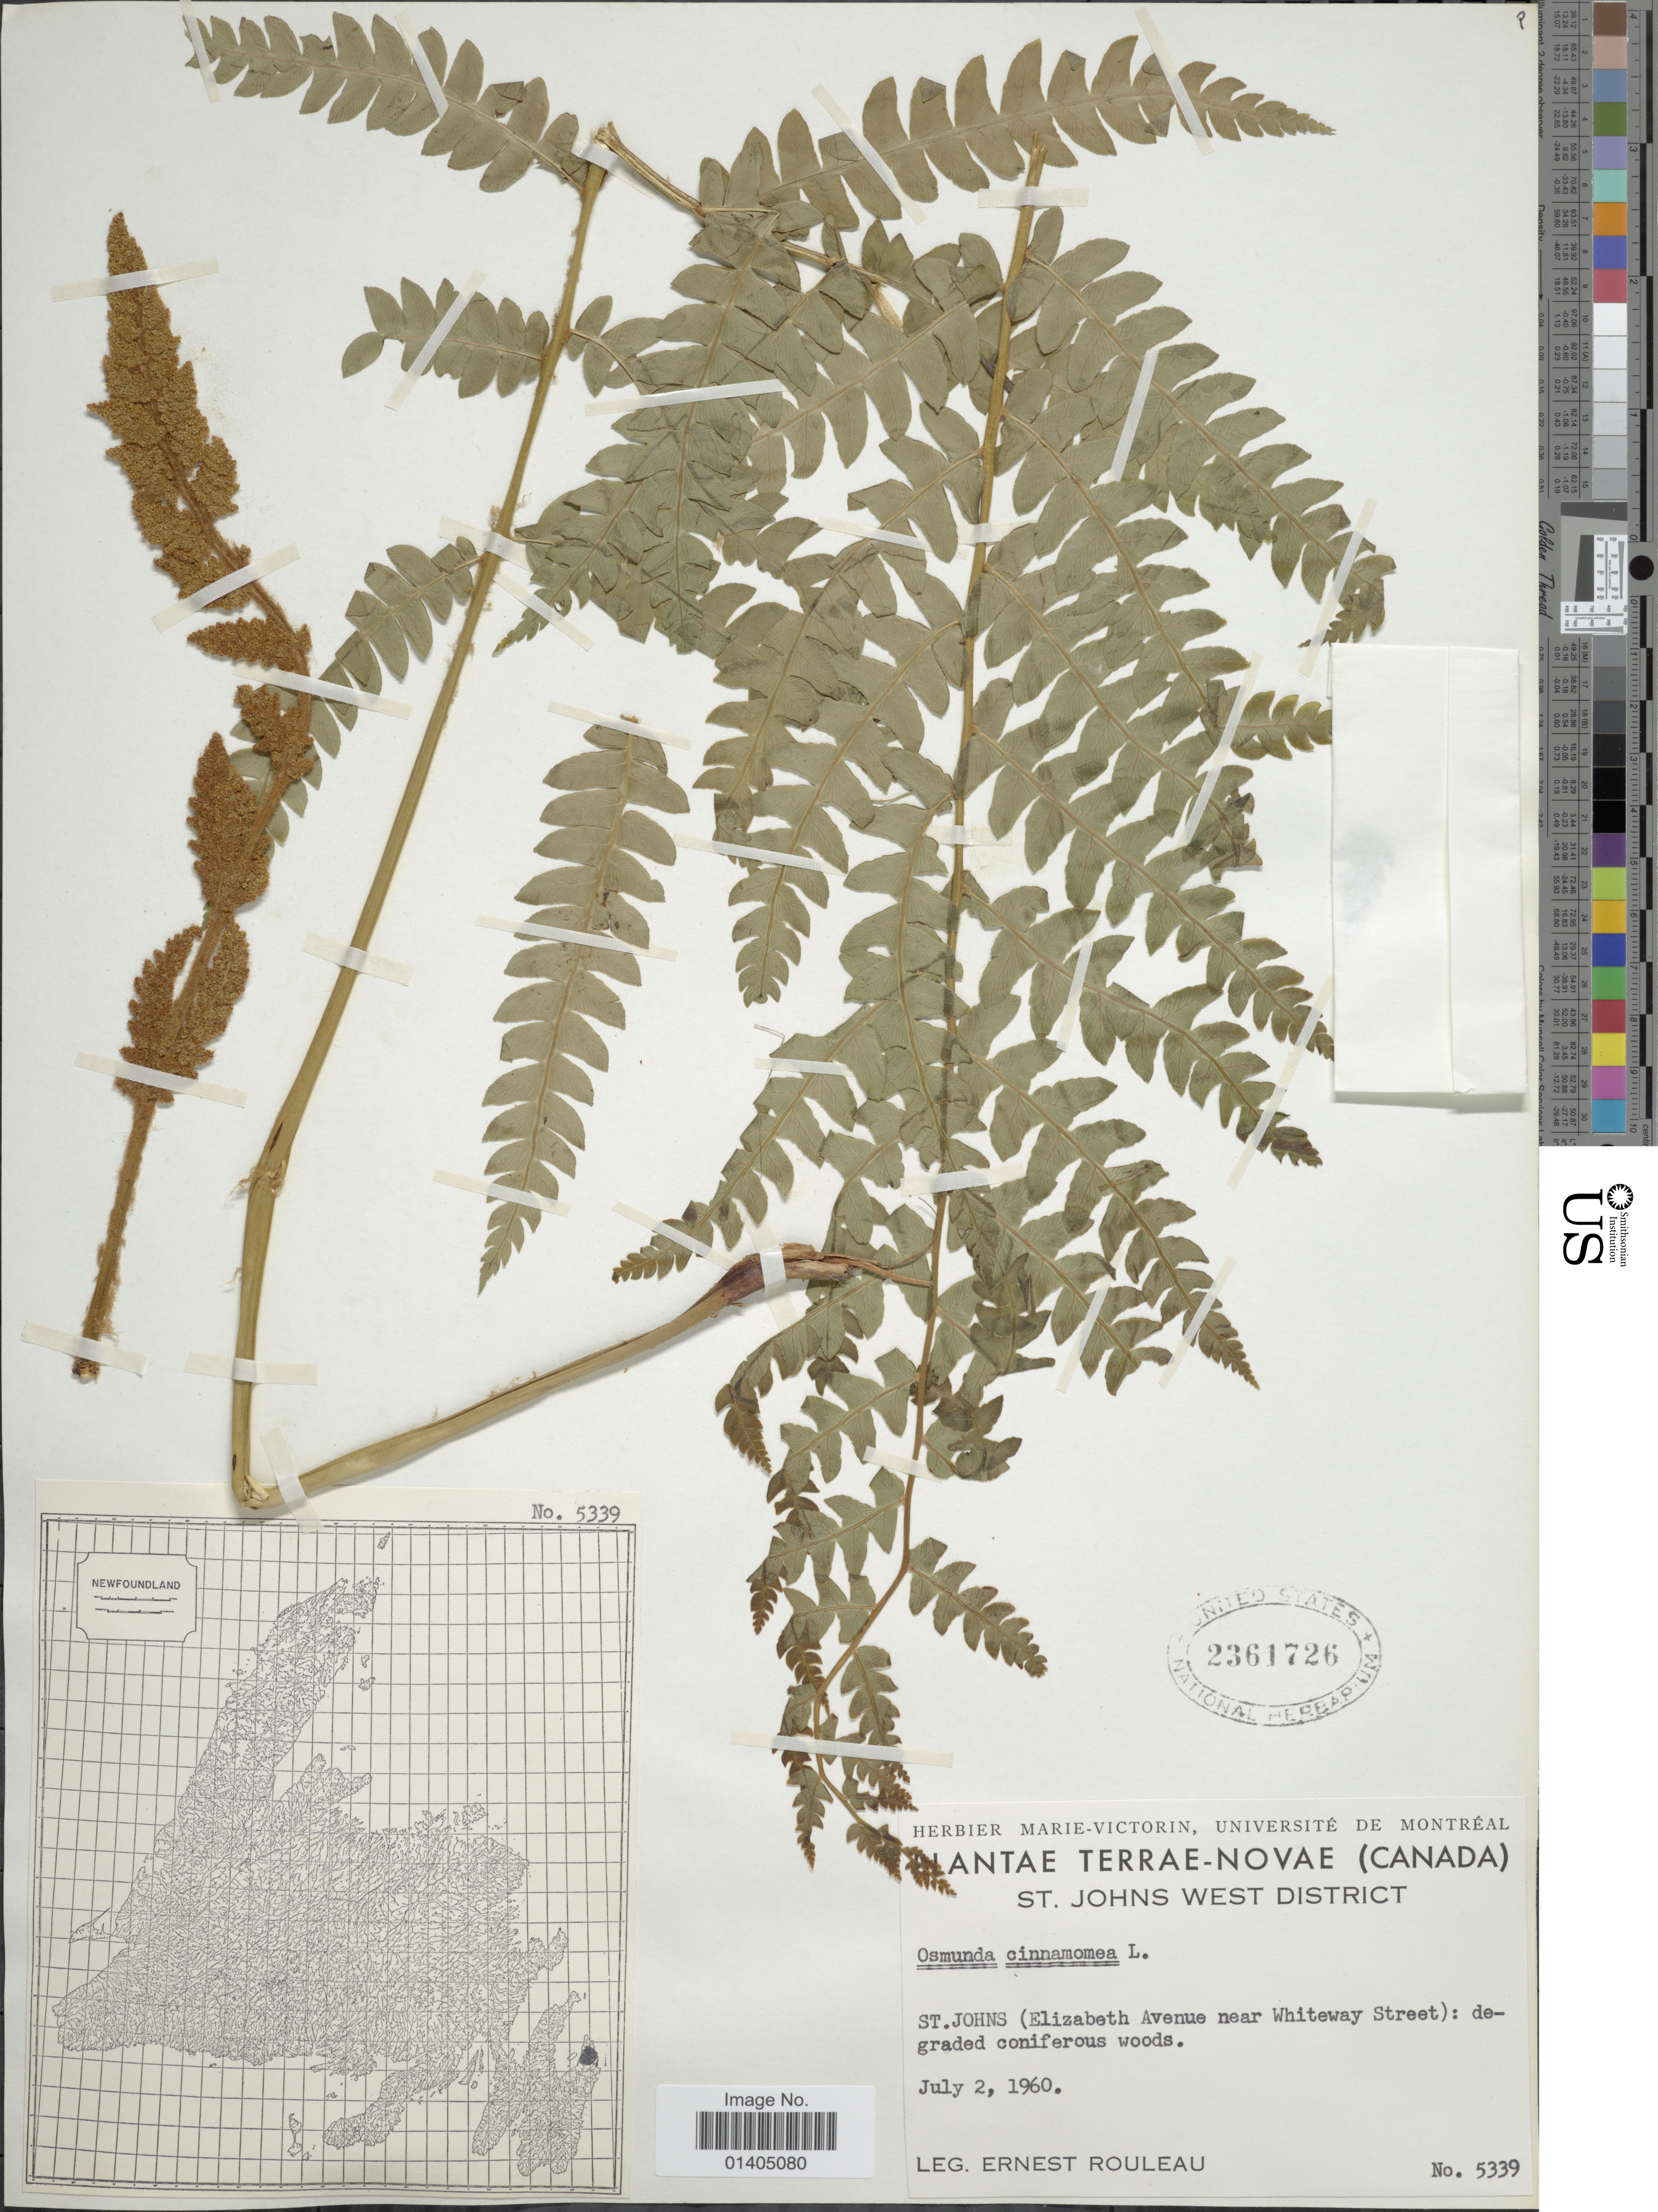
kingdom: Plantae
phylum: Tracheophyta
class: Polypodiopsida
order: Osmundales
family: Osmundaceae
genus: Osmundastrum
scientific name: Osmundastrum cinnamomeum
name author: (L.) C. Presl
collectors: J. Rouleau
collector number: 5339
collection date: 1960-07-02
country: Canada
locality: Terrae-Novae, St.Johns West District, St. Johns (Elizabeth Avenue near Whiteaway Street): degarded coniferous woods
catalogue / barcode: US 2361726